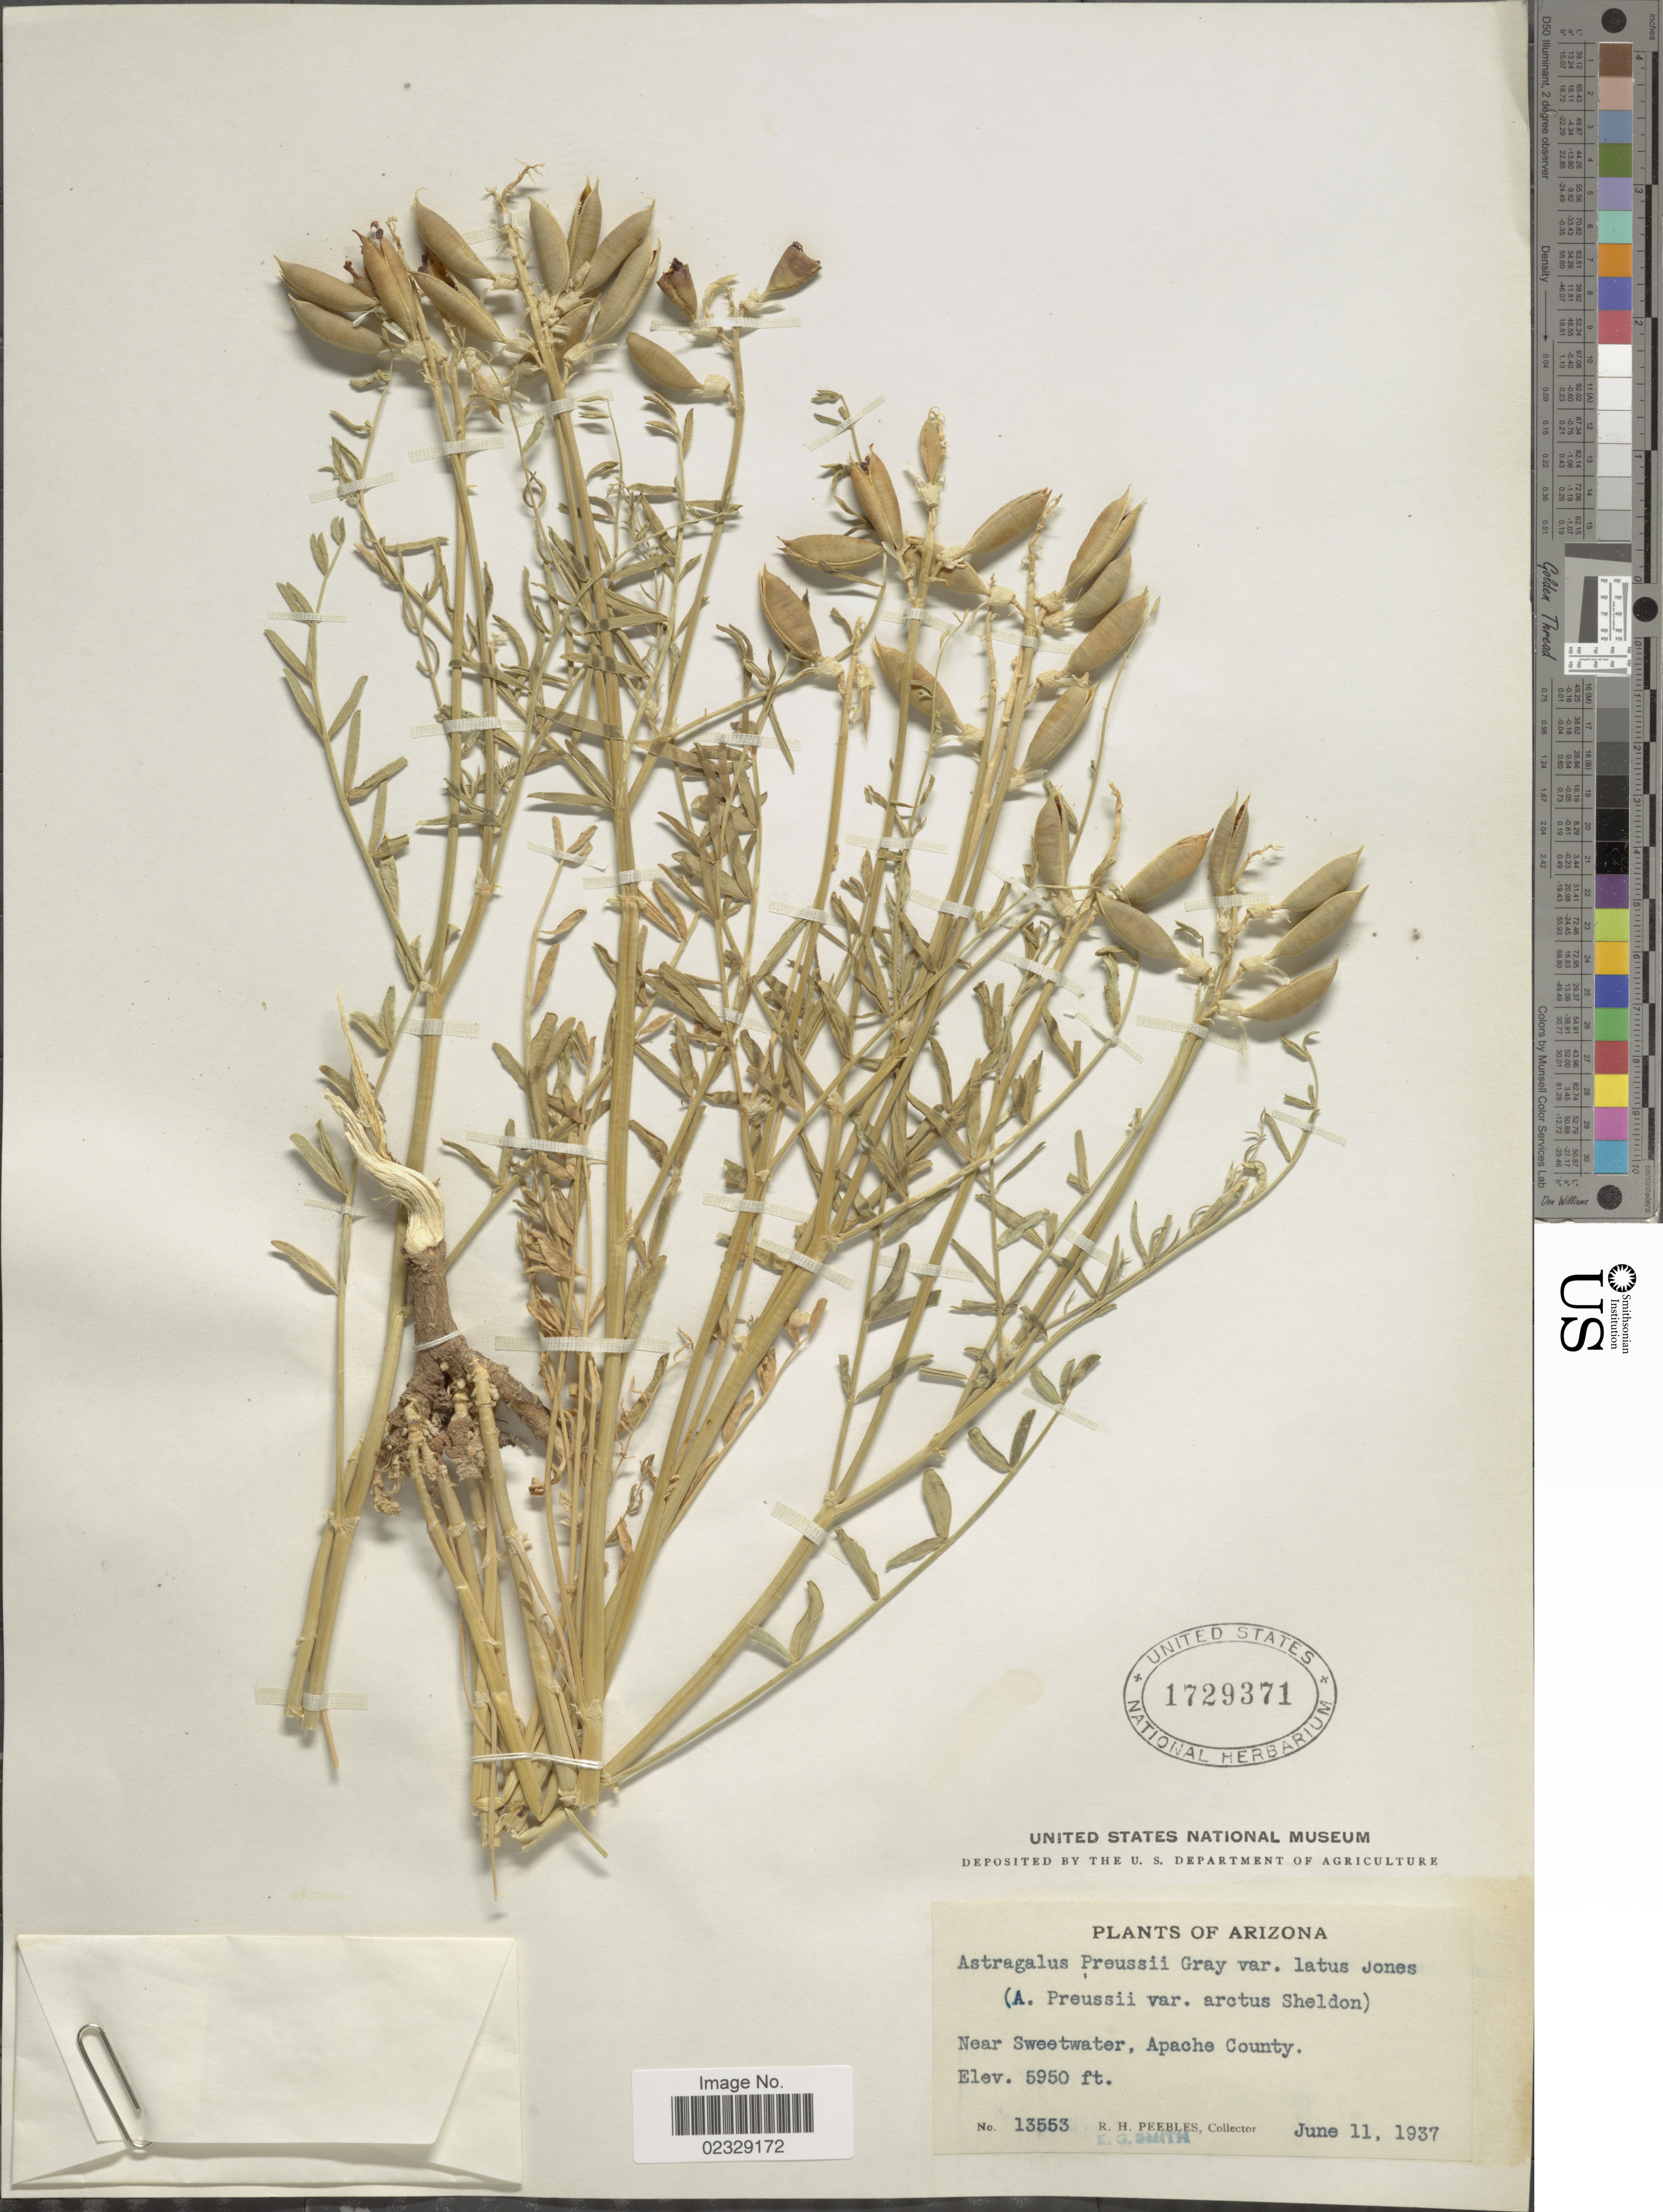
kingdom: Plantae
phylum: Tracheophyta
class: Magnoliopsida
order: Fabales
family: Fabaceae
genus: Astragalus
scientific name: Astragalus arctus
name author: (E. Sheld.) Tidestr.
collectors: R. H. Peebles & E. G. Smith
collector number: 13553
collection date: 1937-06-11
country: United States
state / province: Arizona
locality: Near Sweetwater, Apache County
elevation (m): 1814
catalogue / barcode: US 1729371